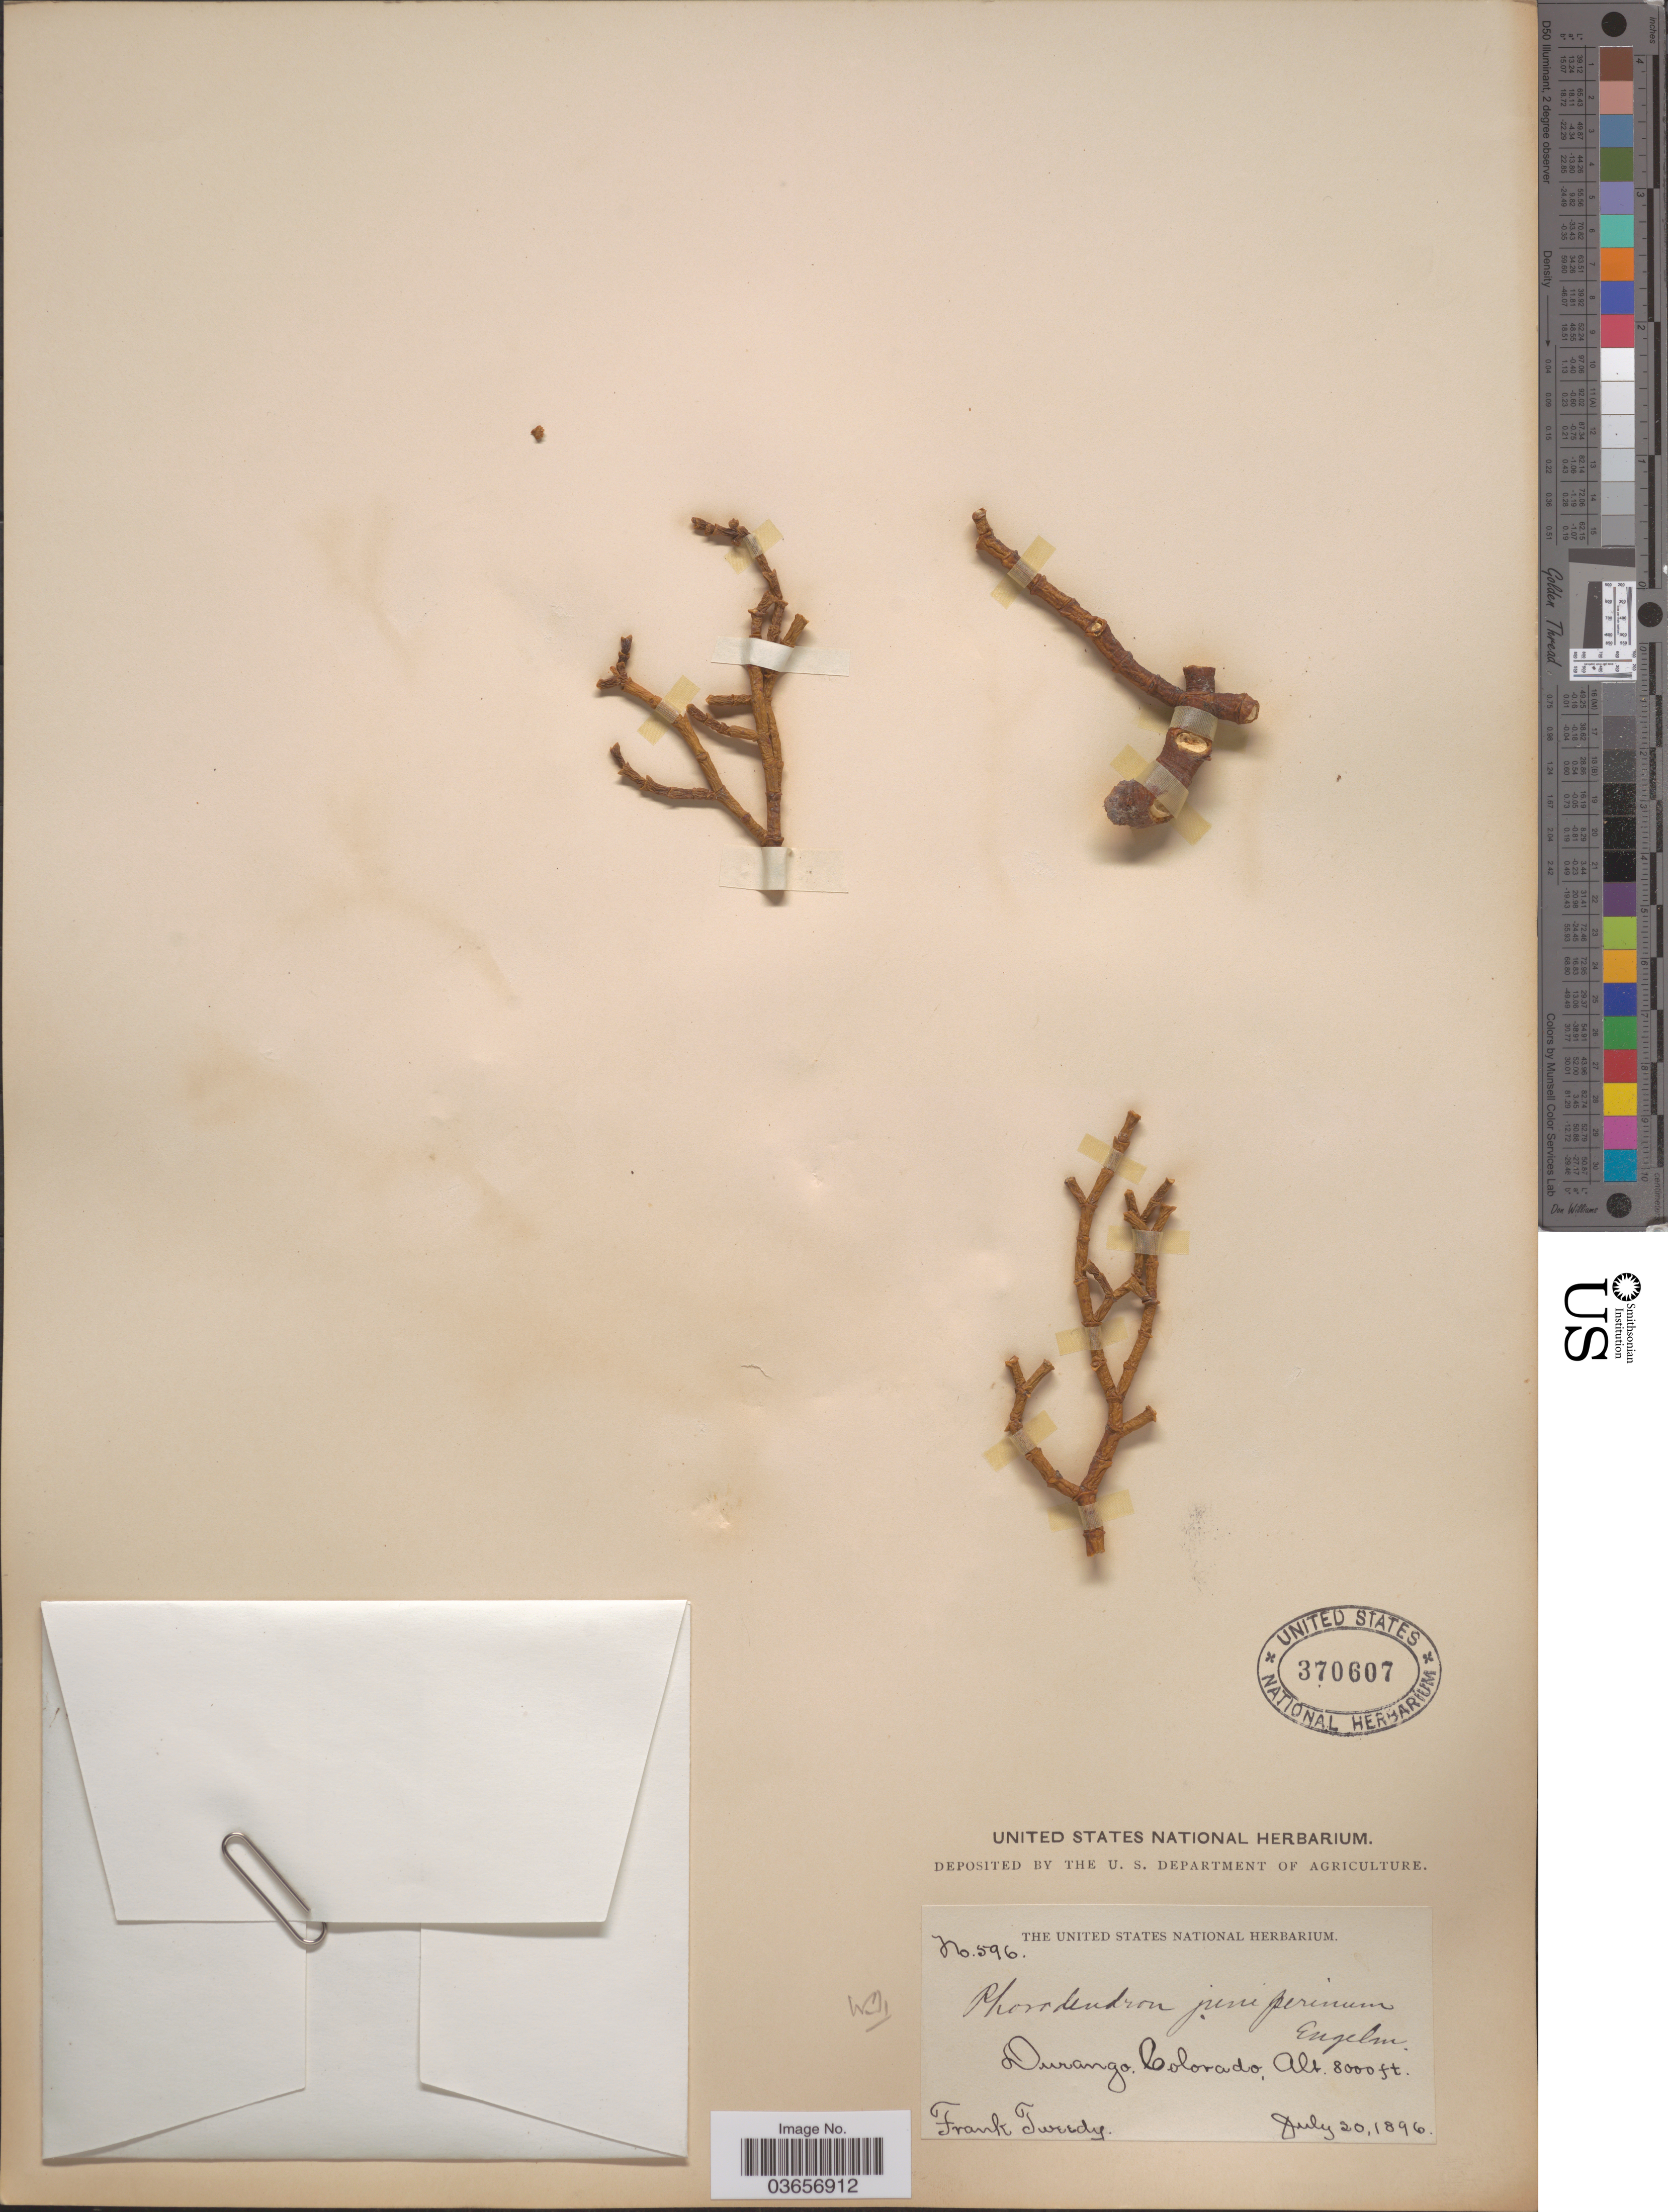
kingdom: Plantae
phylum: Tracheophyta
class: Magnoliopsida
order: Santalales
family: Viscaceae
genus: Phoradendron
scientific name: Phoradendron juniperinum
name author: Engelm. ex A. Gray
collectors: F. Tweedy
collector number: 596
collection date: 1896-07-20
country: United States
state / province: Colorado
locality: Durango.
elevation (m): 2438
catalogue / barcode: US 370607